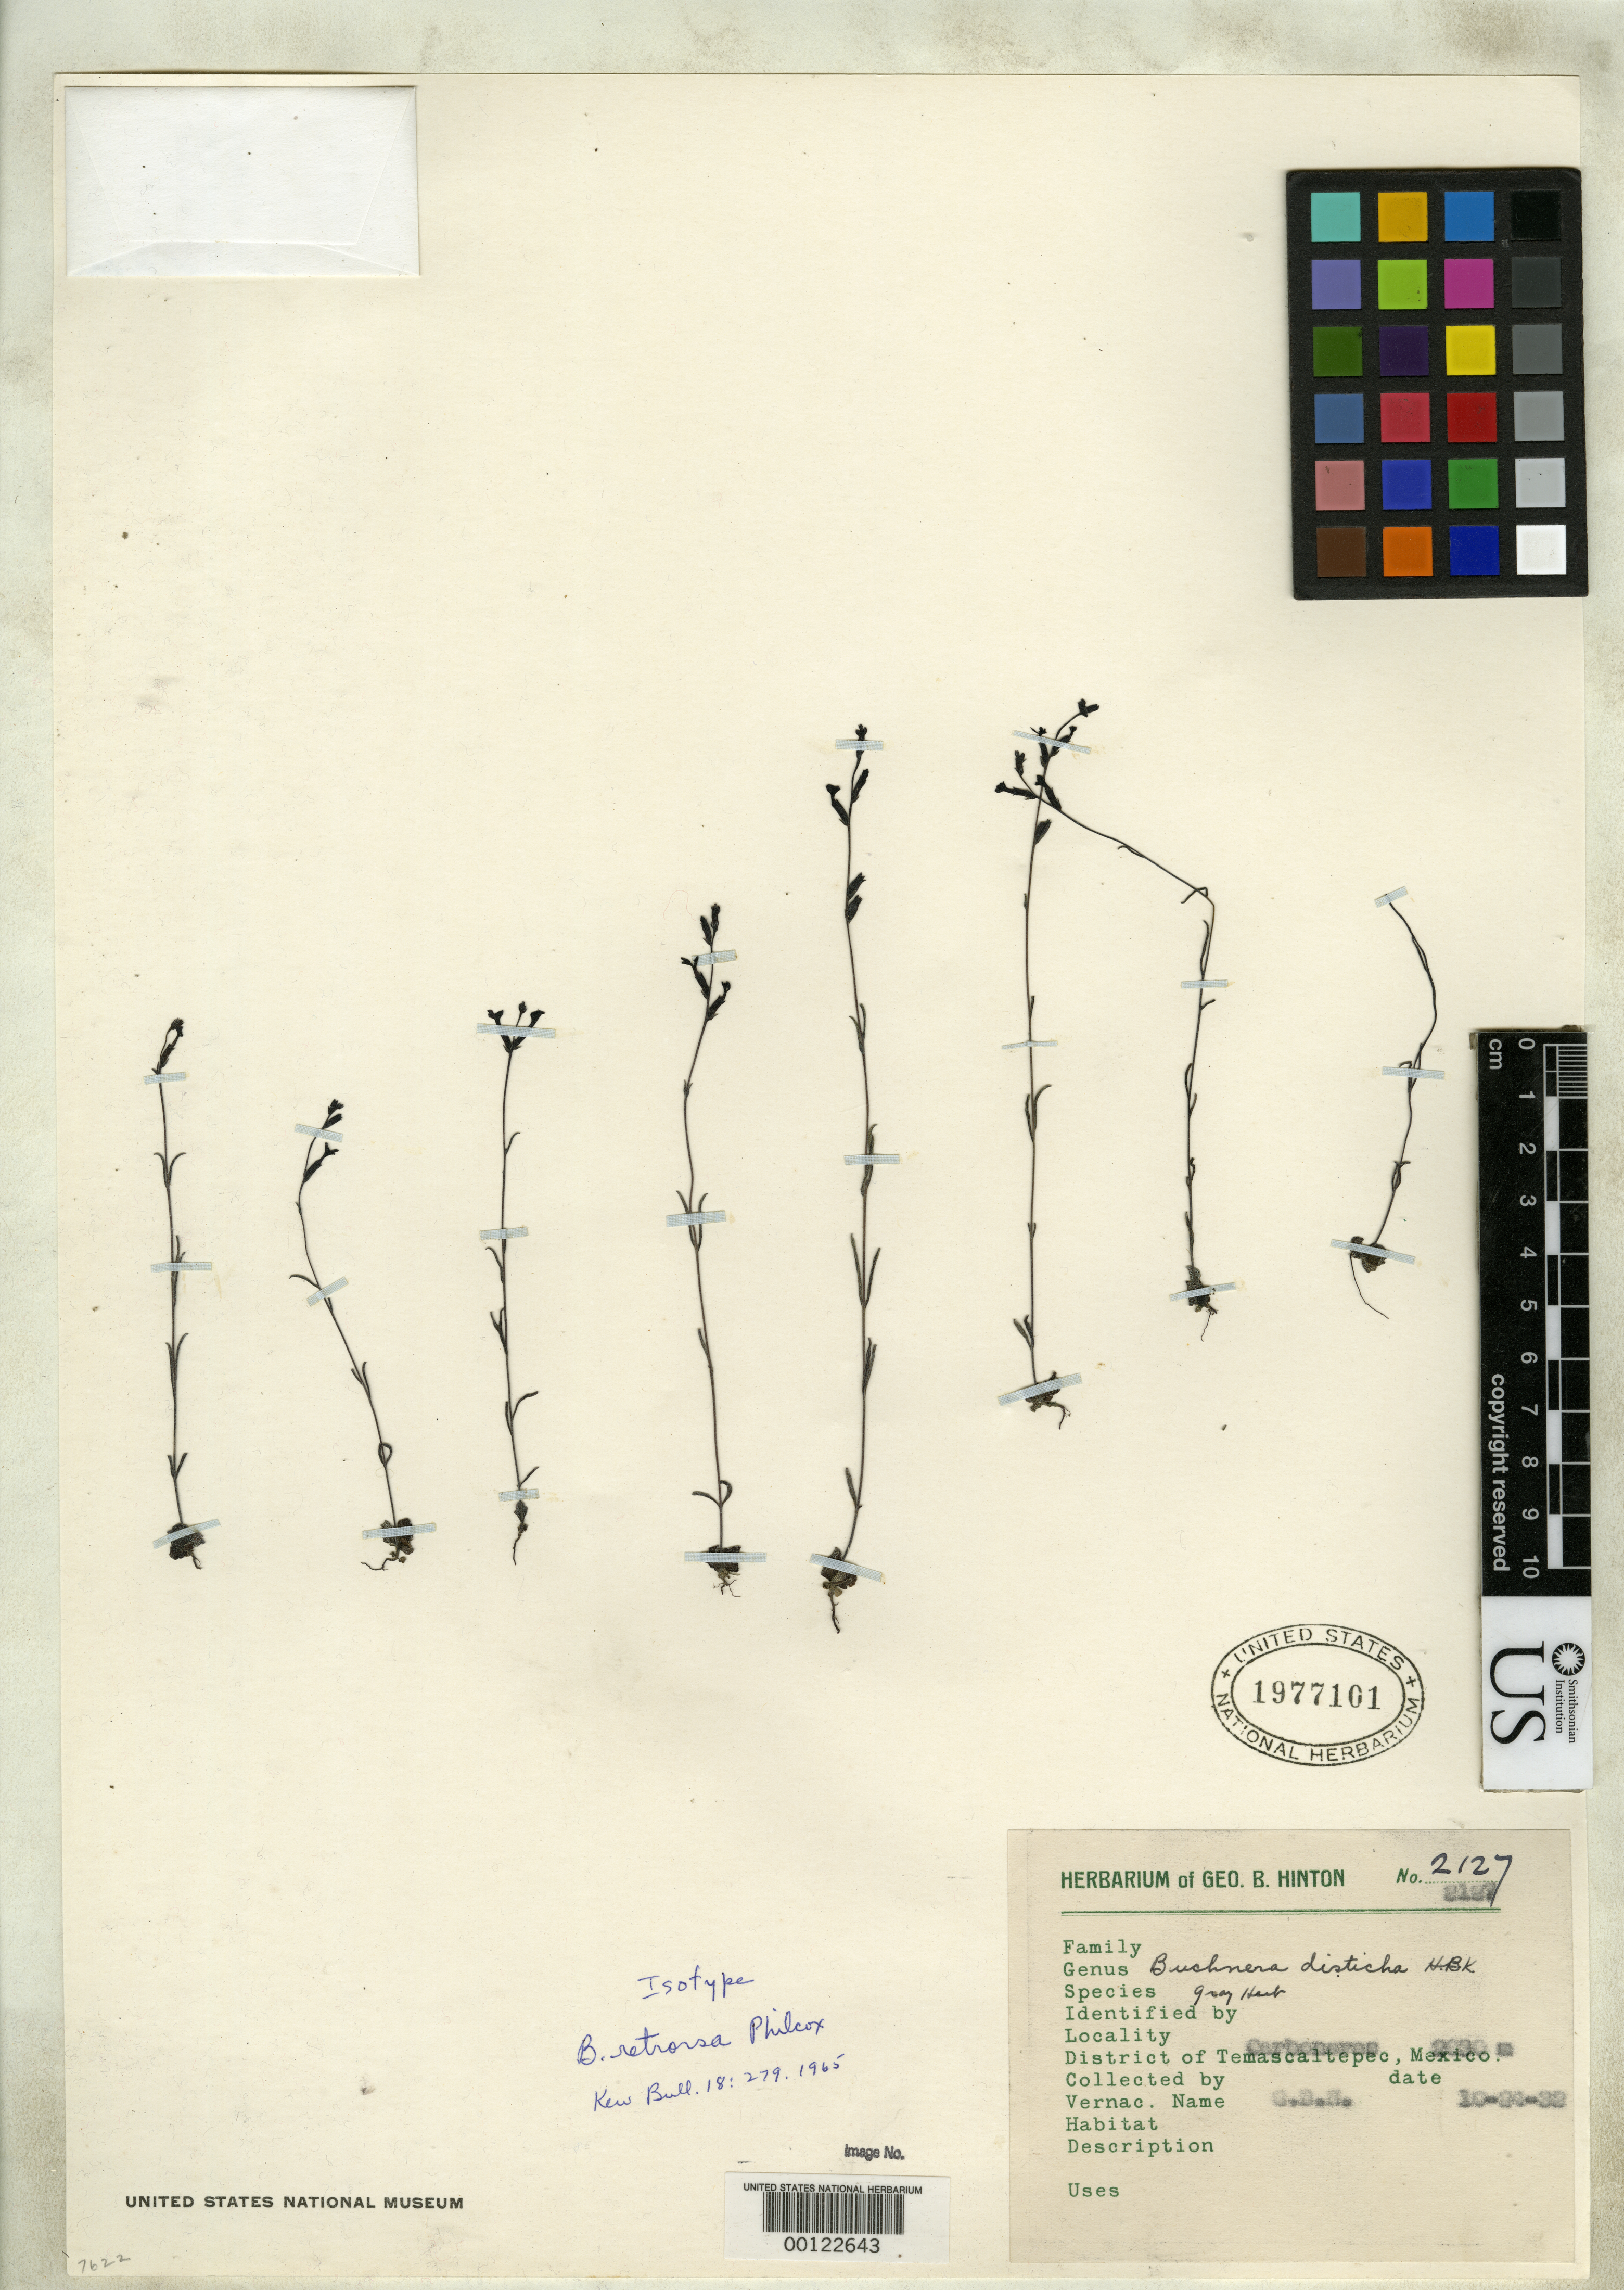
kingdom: Plantae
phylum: Tracheophyta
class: Magnoliopsida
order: Lamiales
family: Orobanchaceae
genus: Buchnera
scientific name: Buchnera retrorsa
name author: Philcox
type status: Isotype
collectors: G. B. Hinton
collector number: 2127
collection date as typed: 24 Aug 1932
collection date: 1932-08-24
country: Mexico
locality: Temascatepec; Carbonarae.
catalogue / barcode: US 1977101